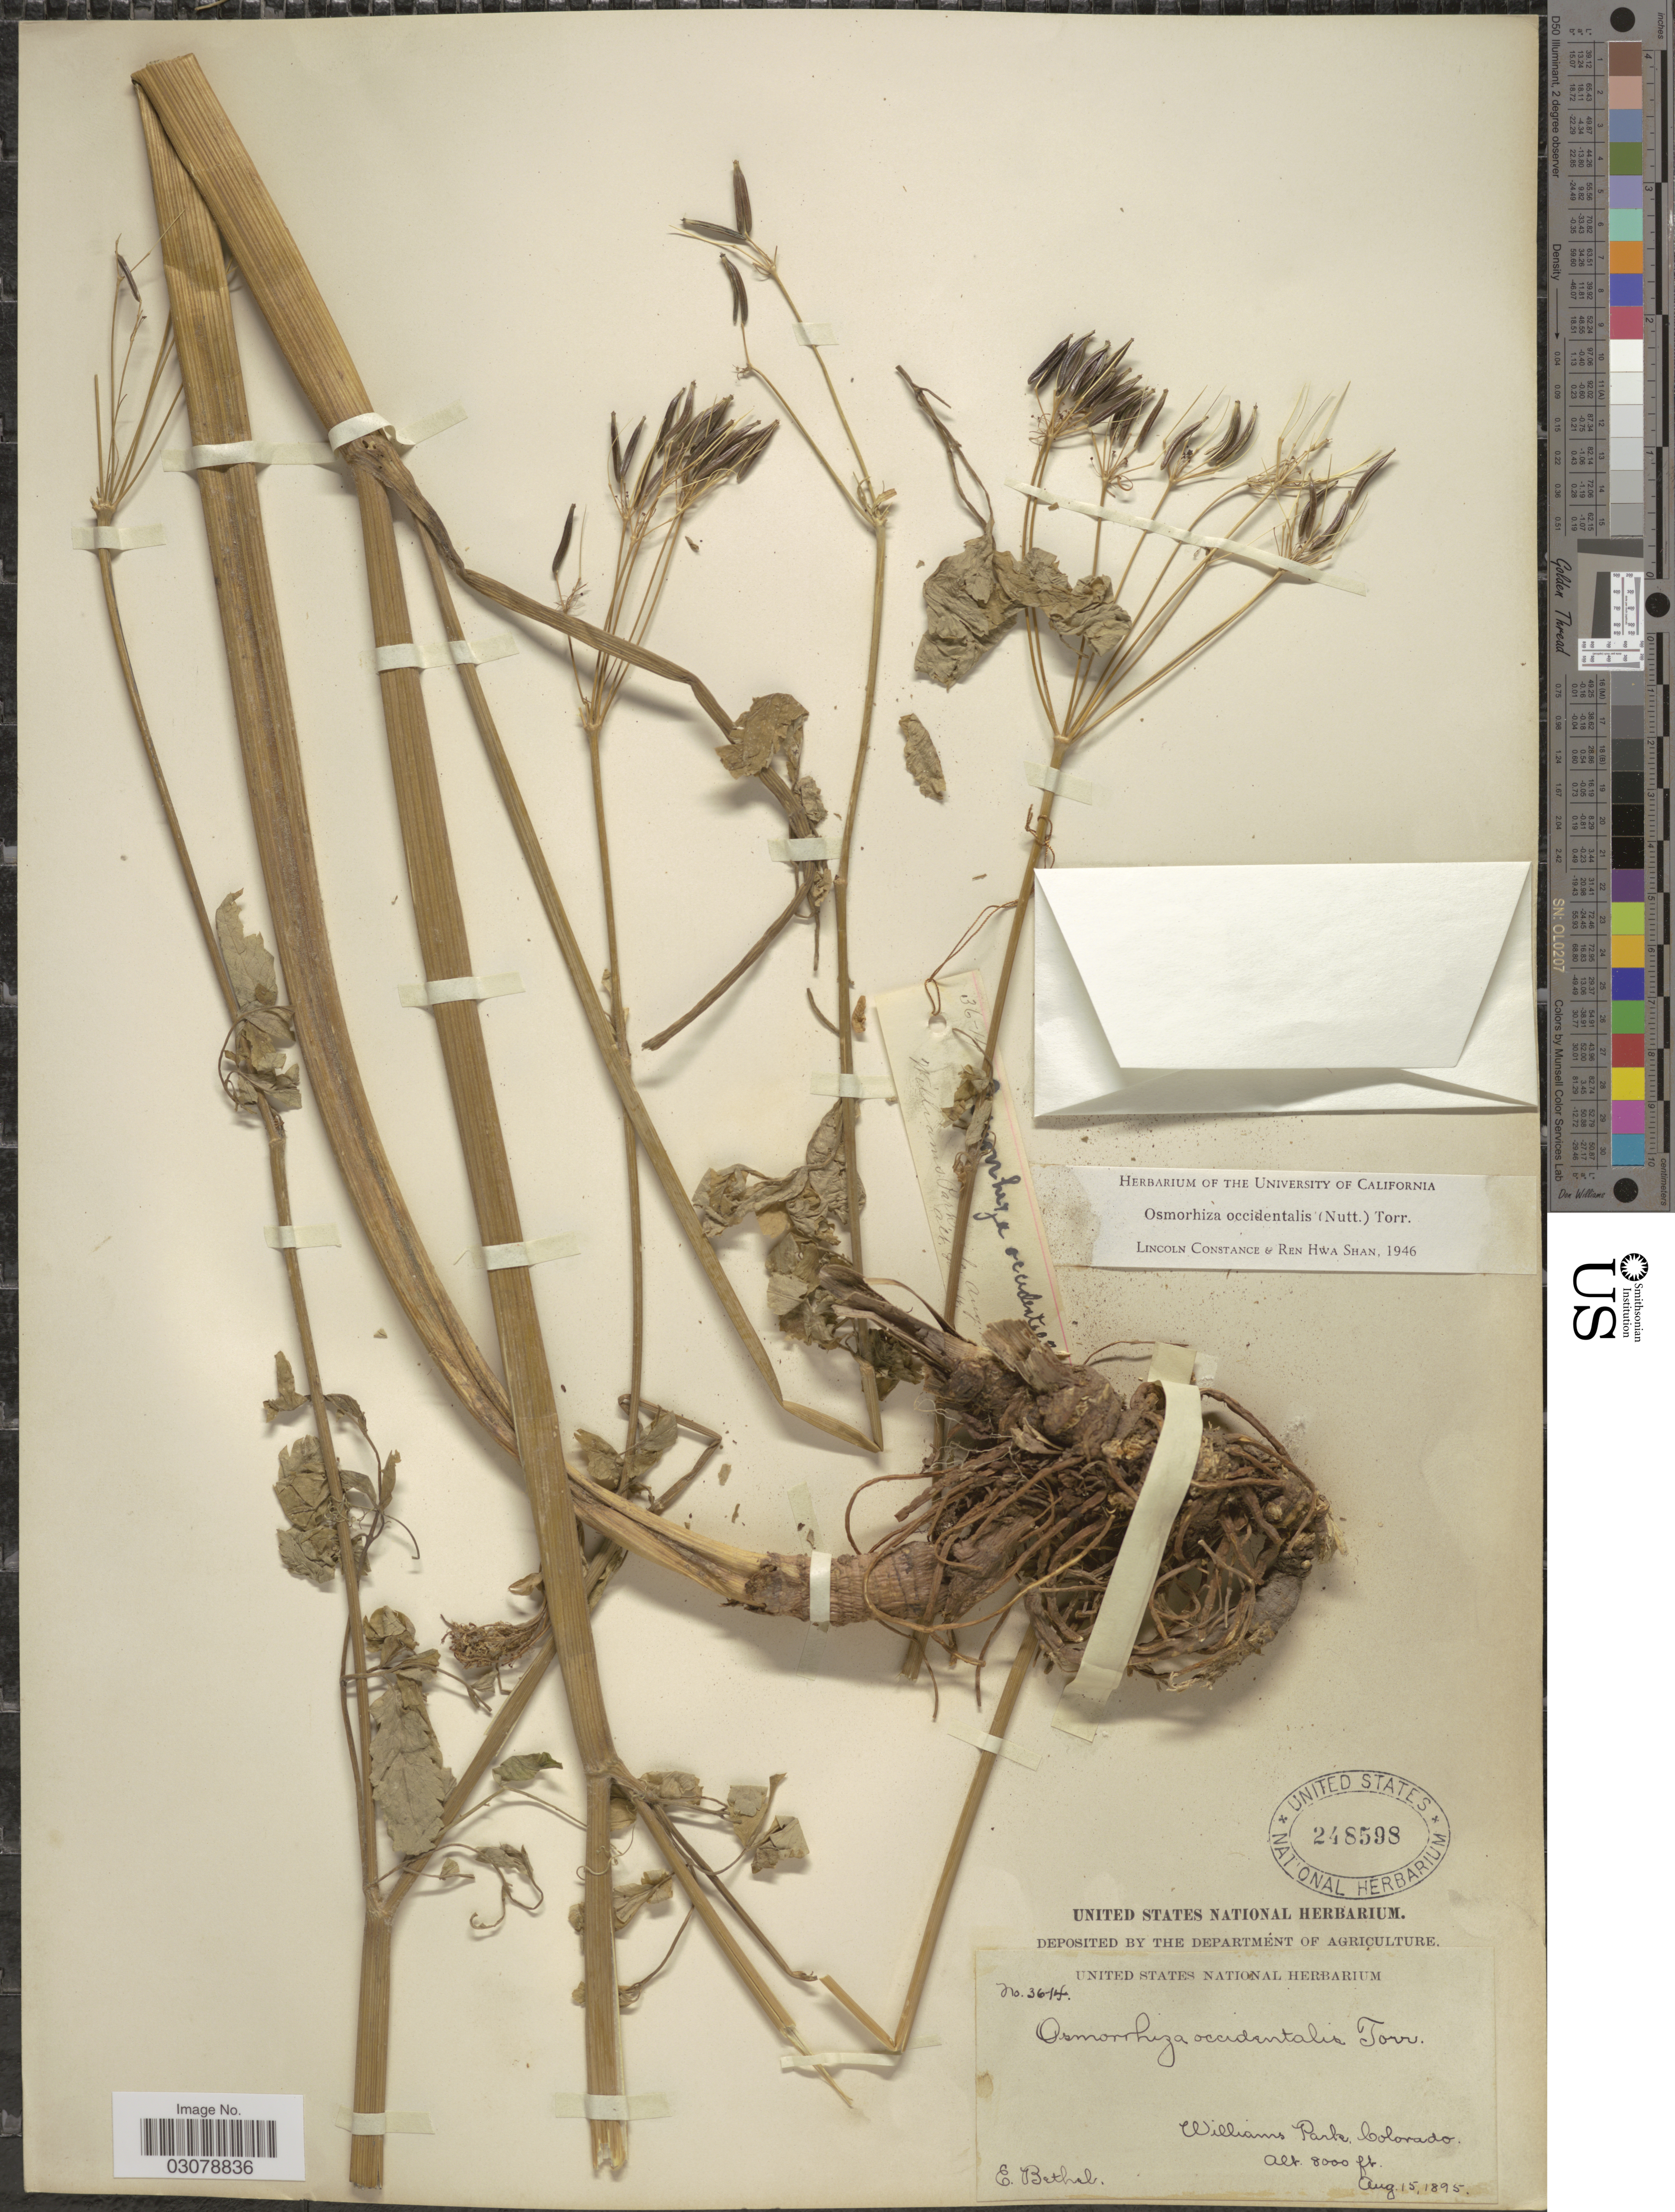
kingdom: Plantae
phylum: Tracheophyta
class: Magnoliopsida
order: Apiales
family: Apiaceae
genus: Osmorhiza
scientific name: Osmorhiza occidentalis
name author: (Nutt.) Torr.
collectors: E. Bethel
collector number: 36-14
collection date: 1895-08-15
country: United States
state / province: Colorado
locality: Williams Park.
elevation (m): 2438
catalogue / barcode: US 248598